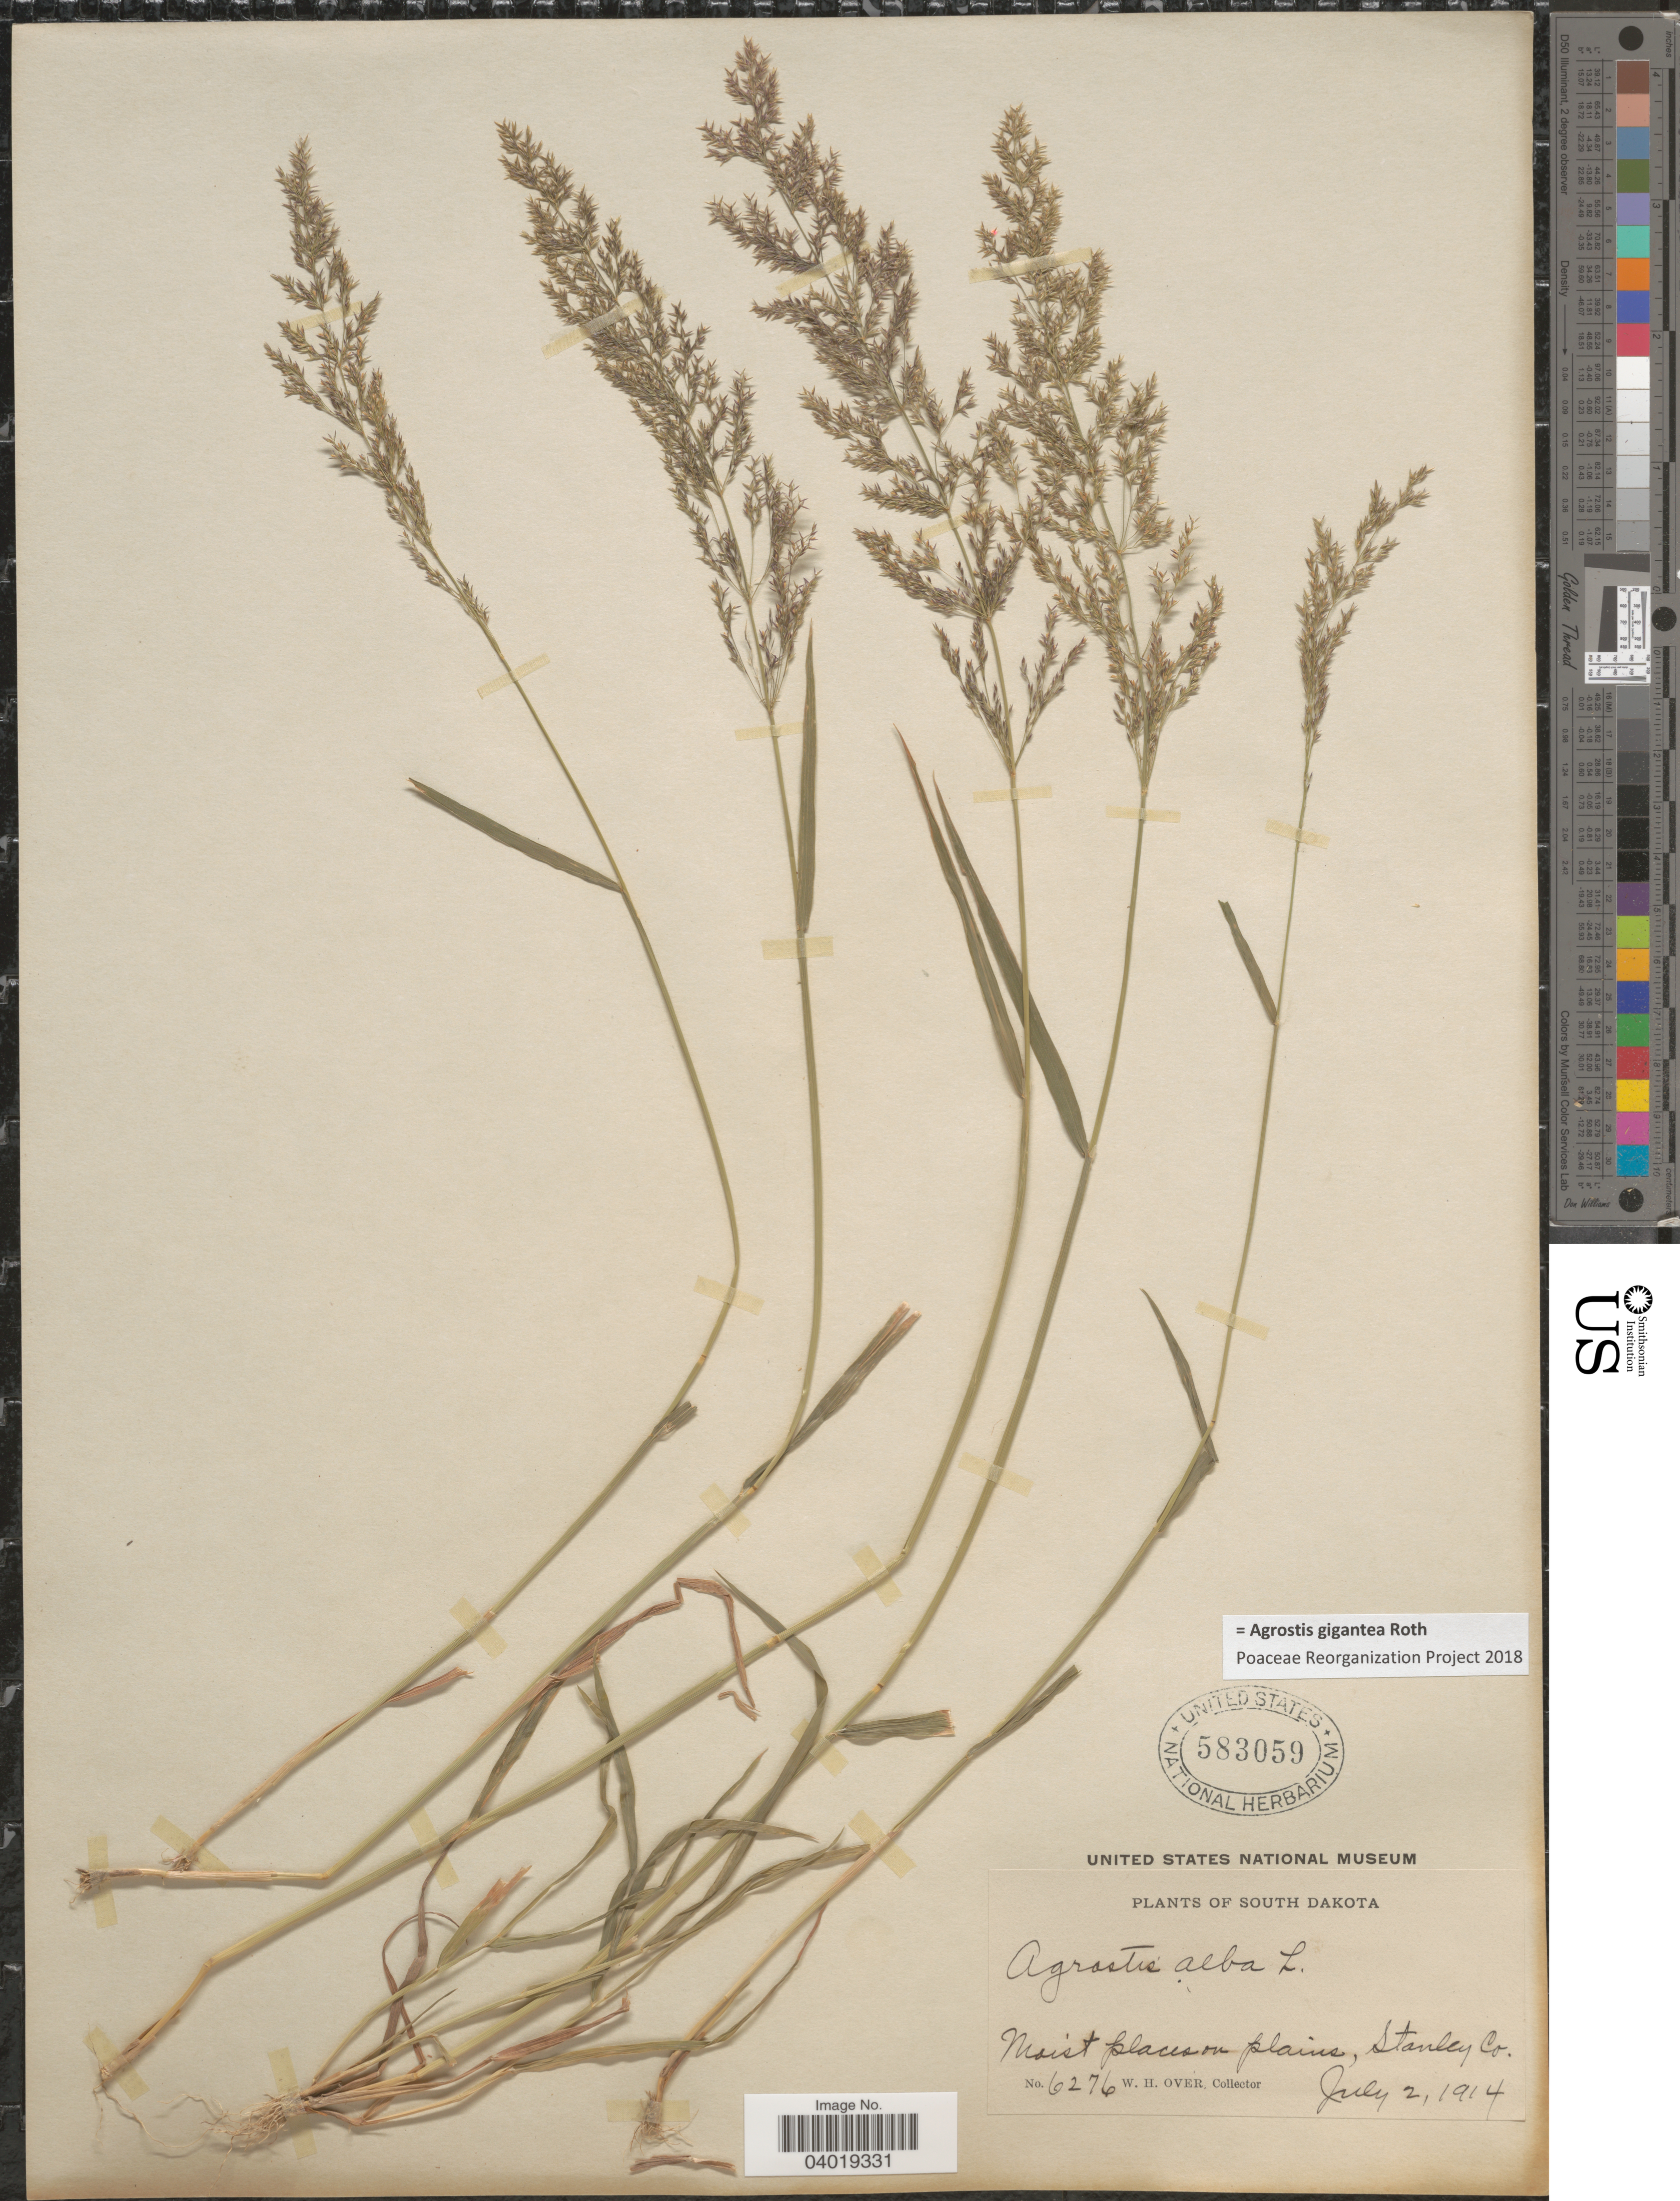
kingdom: Plantae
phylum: Tracheophyta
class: Liliopsida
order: Poales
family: Poaceae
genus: Agrostis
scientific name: Agrostis gigantea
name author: Roth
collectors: W. Over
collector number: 6276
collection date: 1914-07-02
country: United States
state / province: South Dakota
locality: Stanley Co.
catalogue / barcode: US 583059